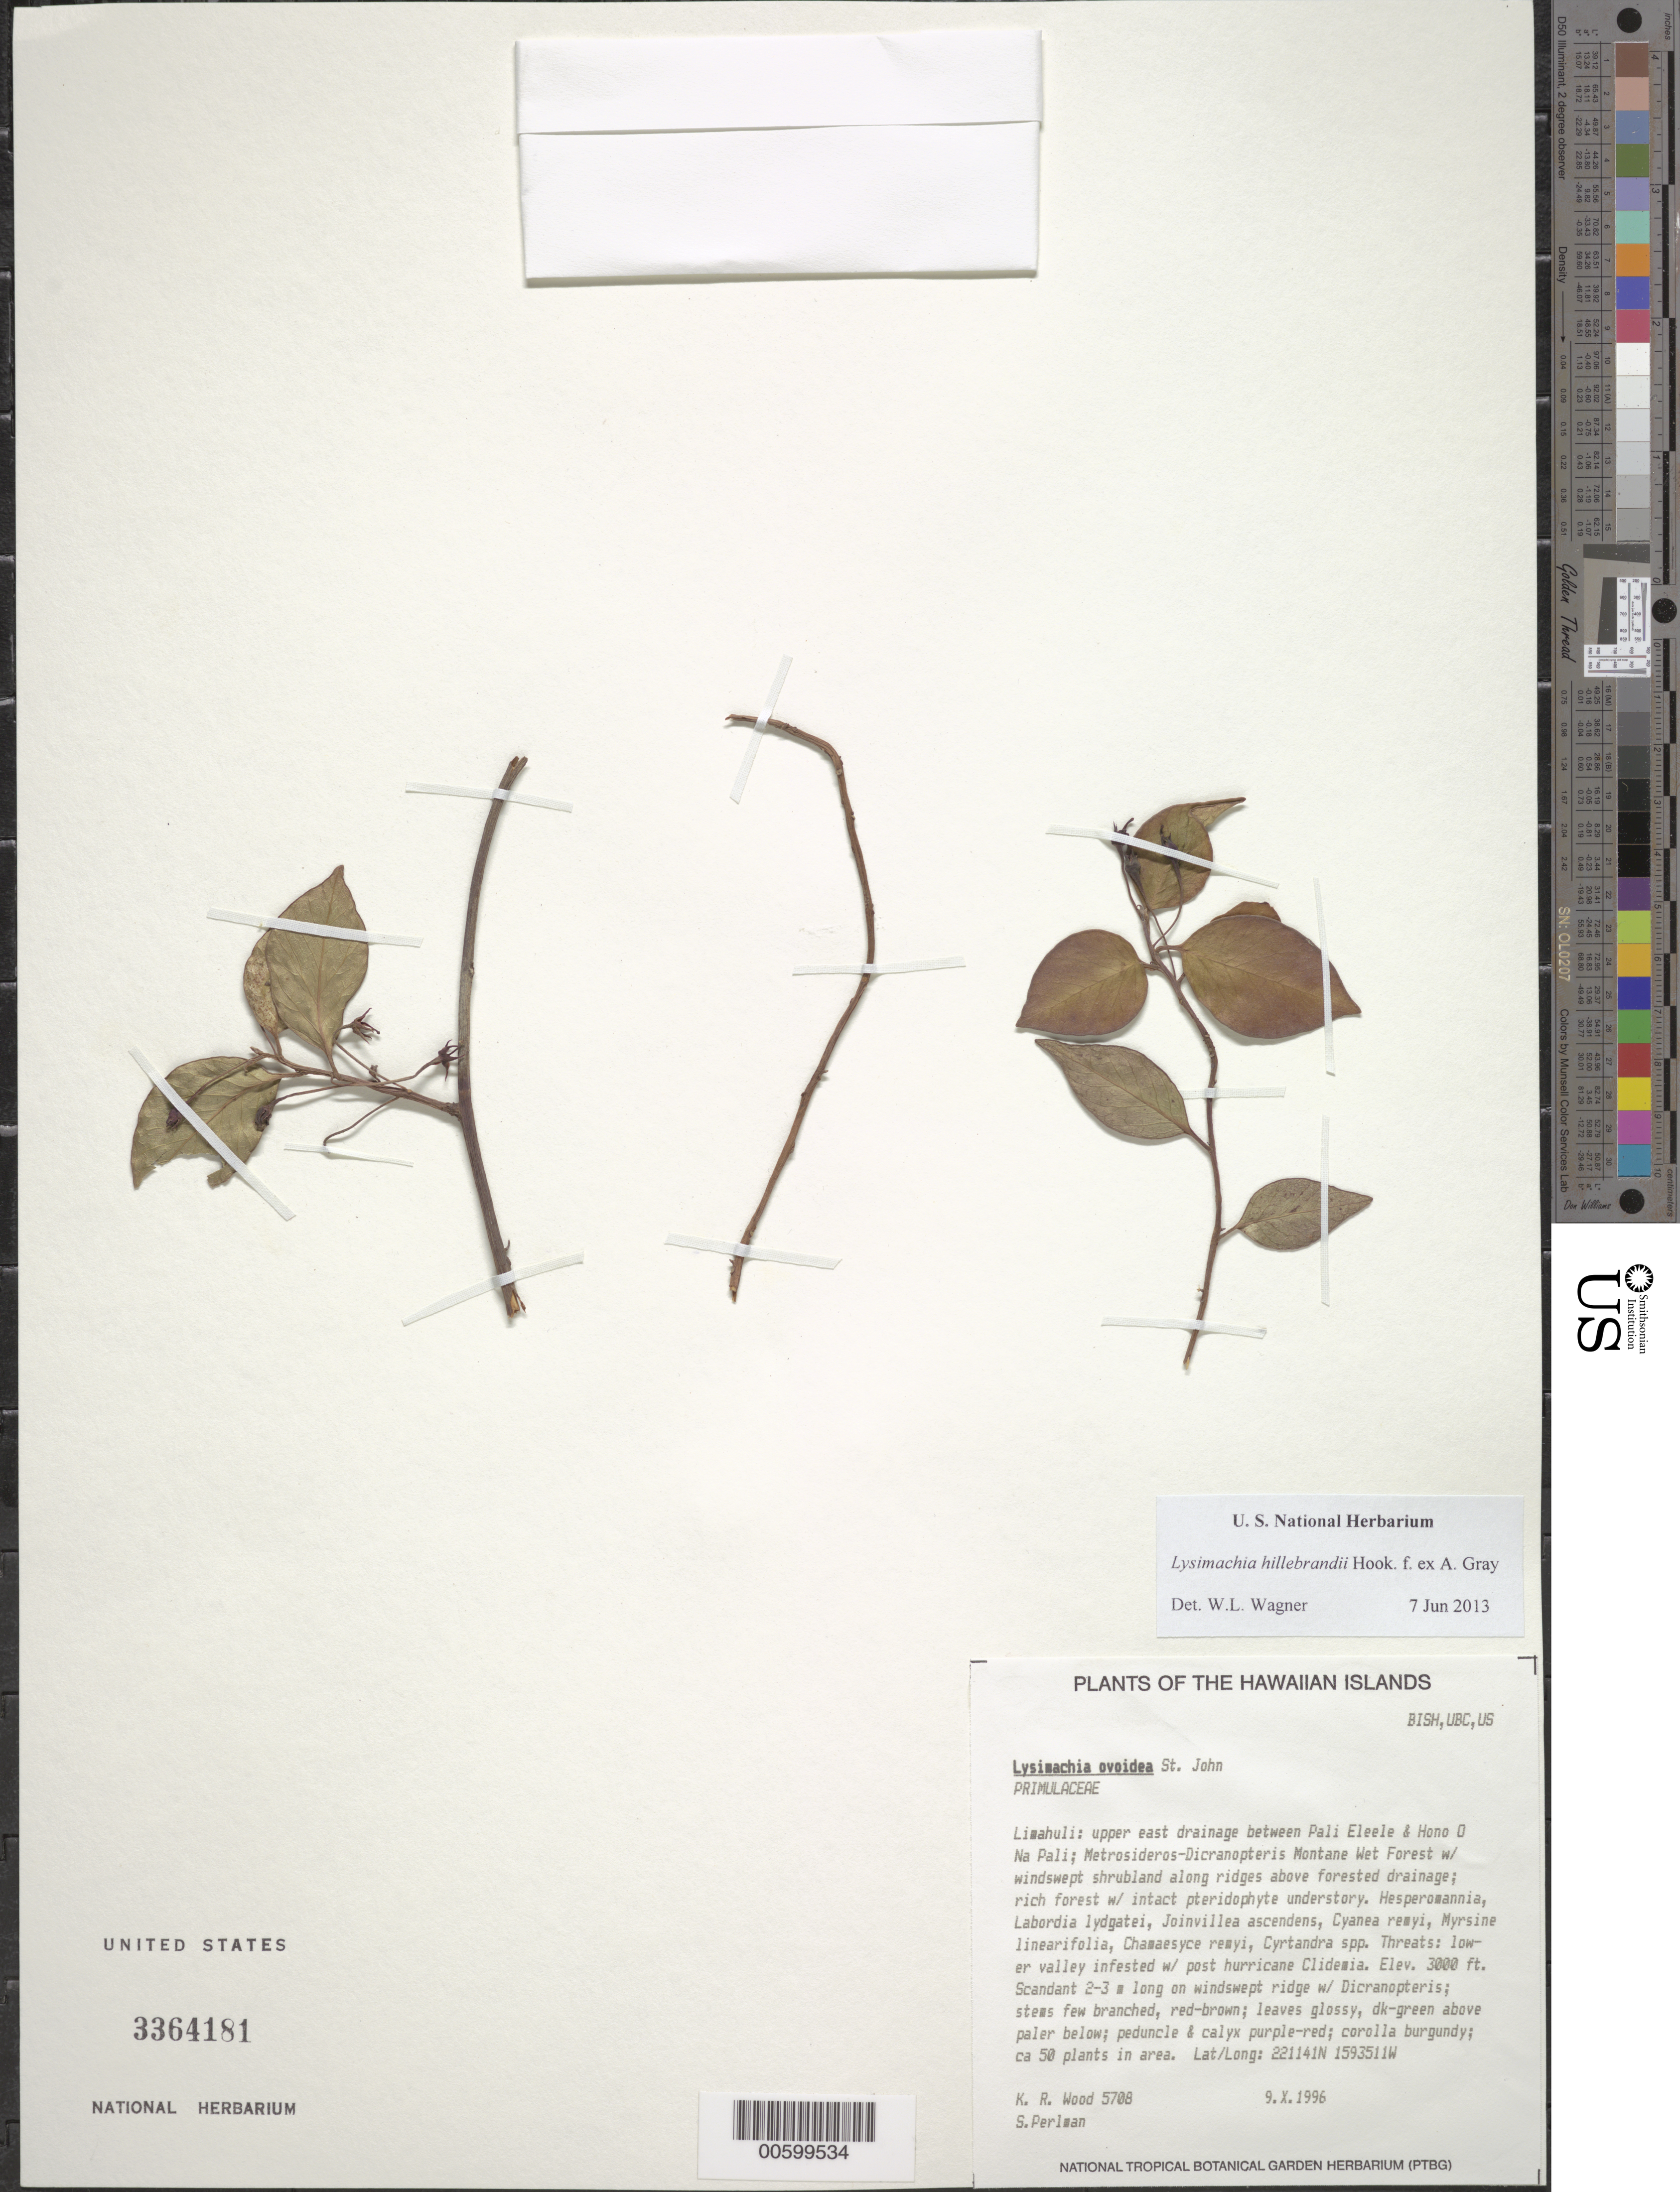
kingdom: Plantae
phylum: Tracheophyta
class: Magnoliopsida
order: Ericales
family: Primulaceae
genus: Lysimachia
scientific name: Lysimachia hillebrandii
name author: Hook. f. ex A. Gray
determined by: Wagner, W. L., (BOT), Smithsonian Institution - National Museum of Natural History (UNITED STATES)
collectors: K. R. Wood & S. P. Perlman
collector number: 5708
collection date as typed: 9 Oct 1996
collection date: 1996-10-09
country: United States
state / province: Hawaii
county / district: Kauai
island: Kaua'i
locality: Upper E drainage between Pali Eleele & Hono O Na Pali. Limahuli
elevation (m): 914.4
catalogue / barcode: US 3364181